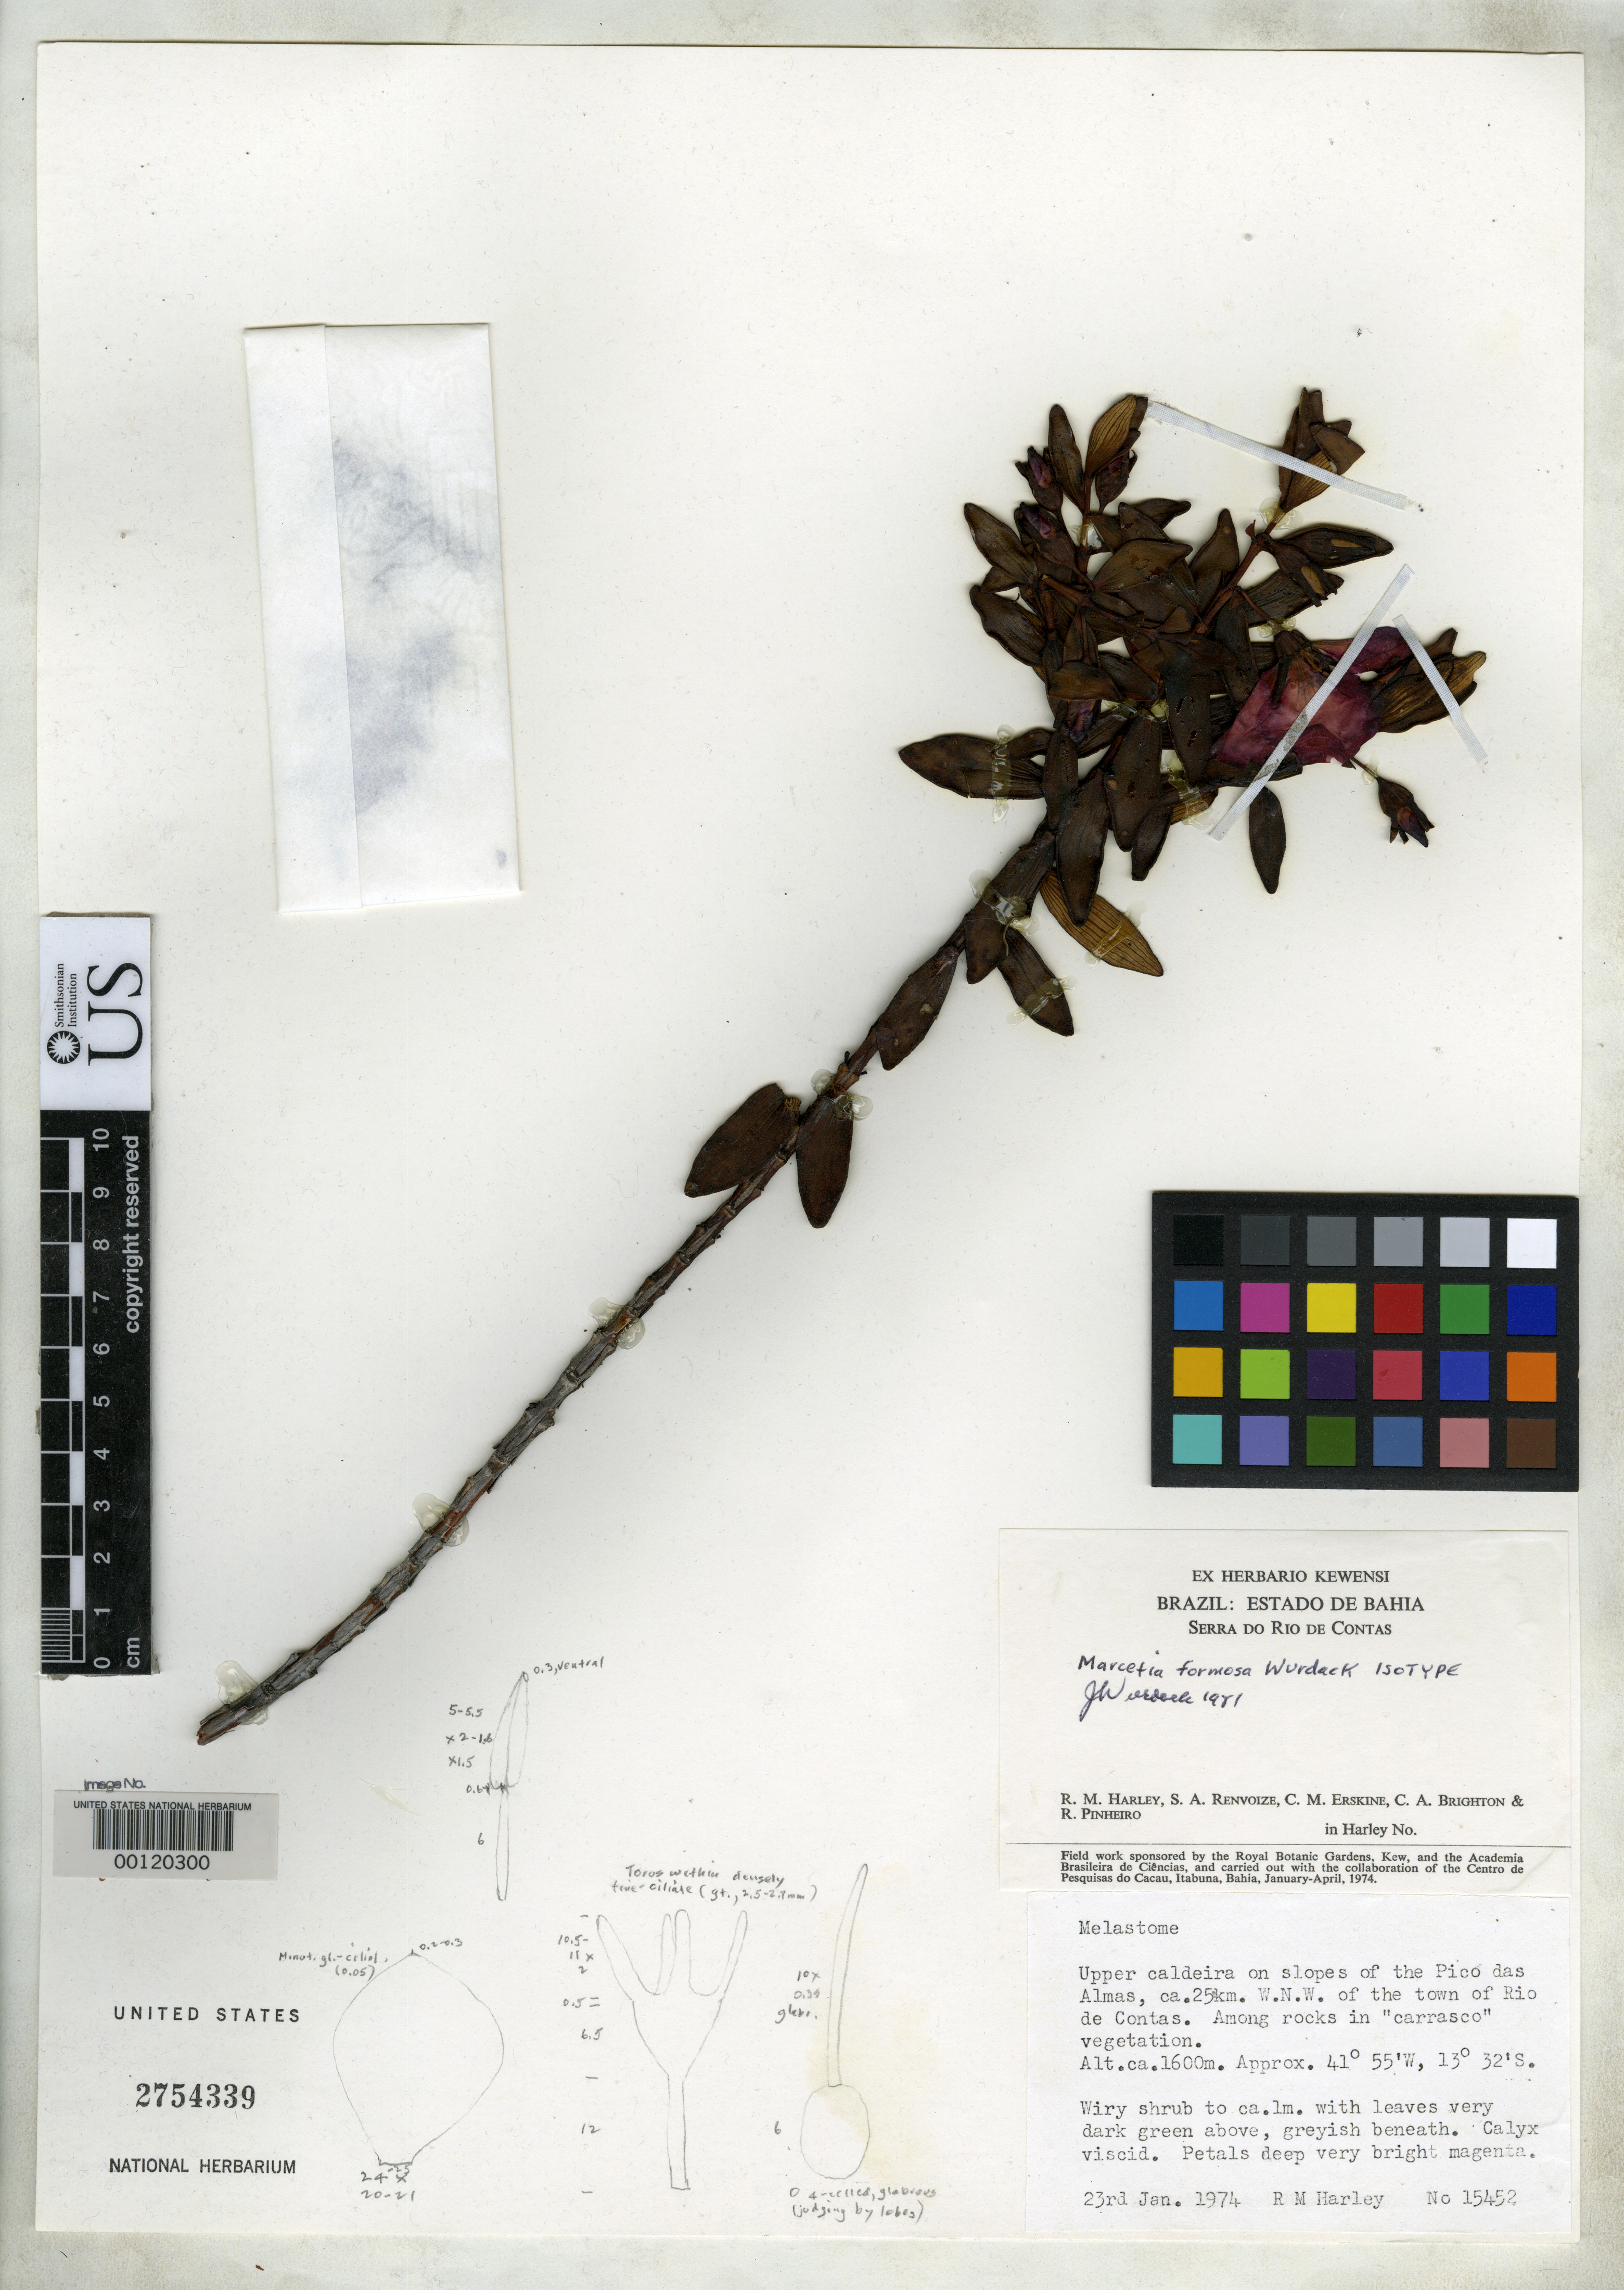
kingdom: Plantae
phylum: Tracheophyta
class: Magnoliopsida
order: Myrtales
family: Melastomataceae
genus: Marcetia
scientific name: Marcetia formosa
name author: Wurdack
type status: Isotype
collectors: R. M. Harley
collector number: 15452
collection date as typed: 23 Jan 1974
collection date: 1974-01-23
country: Brazil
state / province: Bahia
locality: Pico das Almas.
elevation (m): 1600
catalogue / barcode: US 2754339